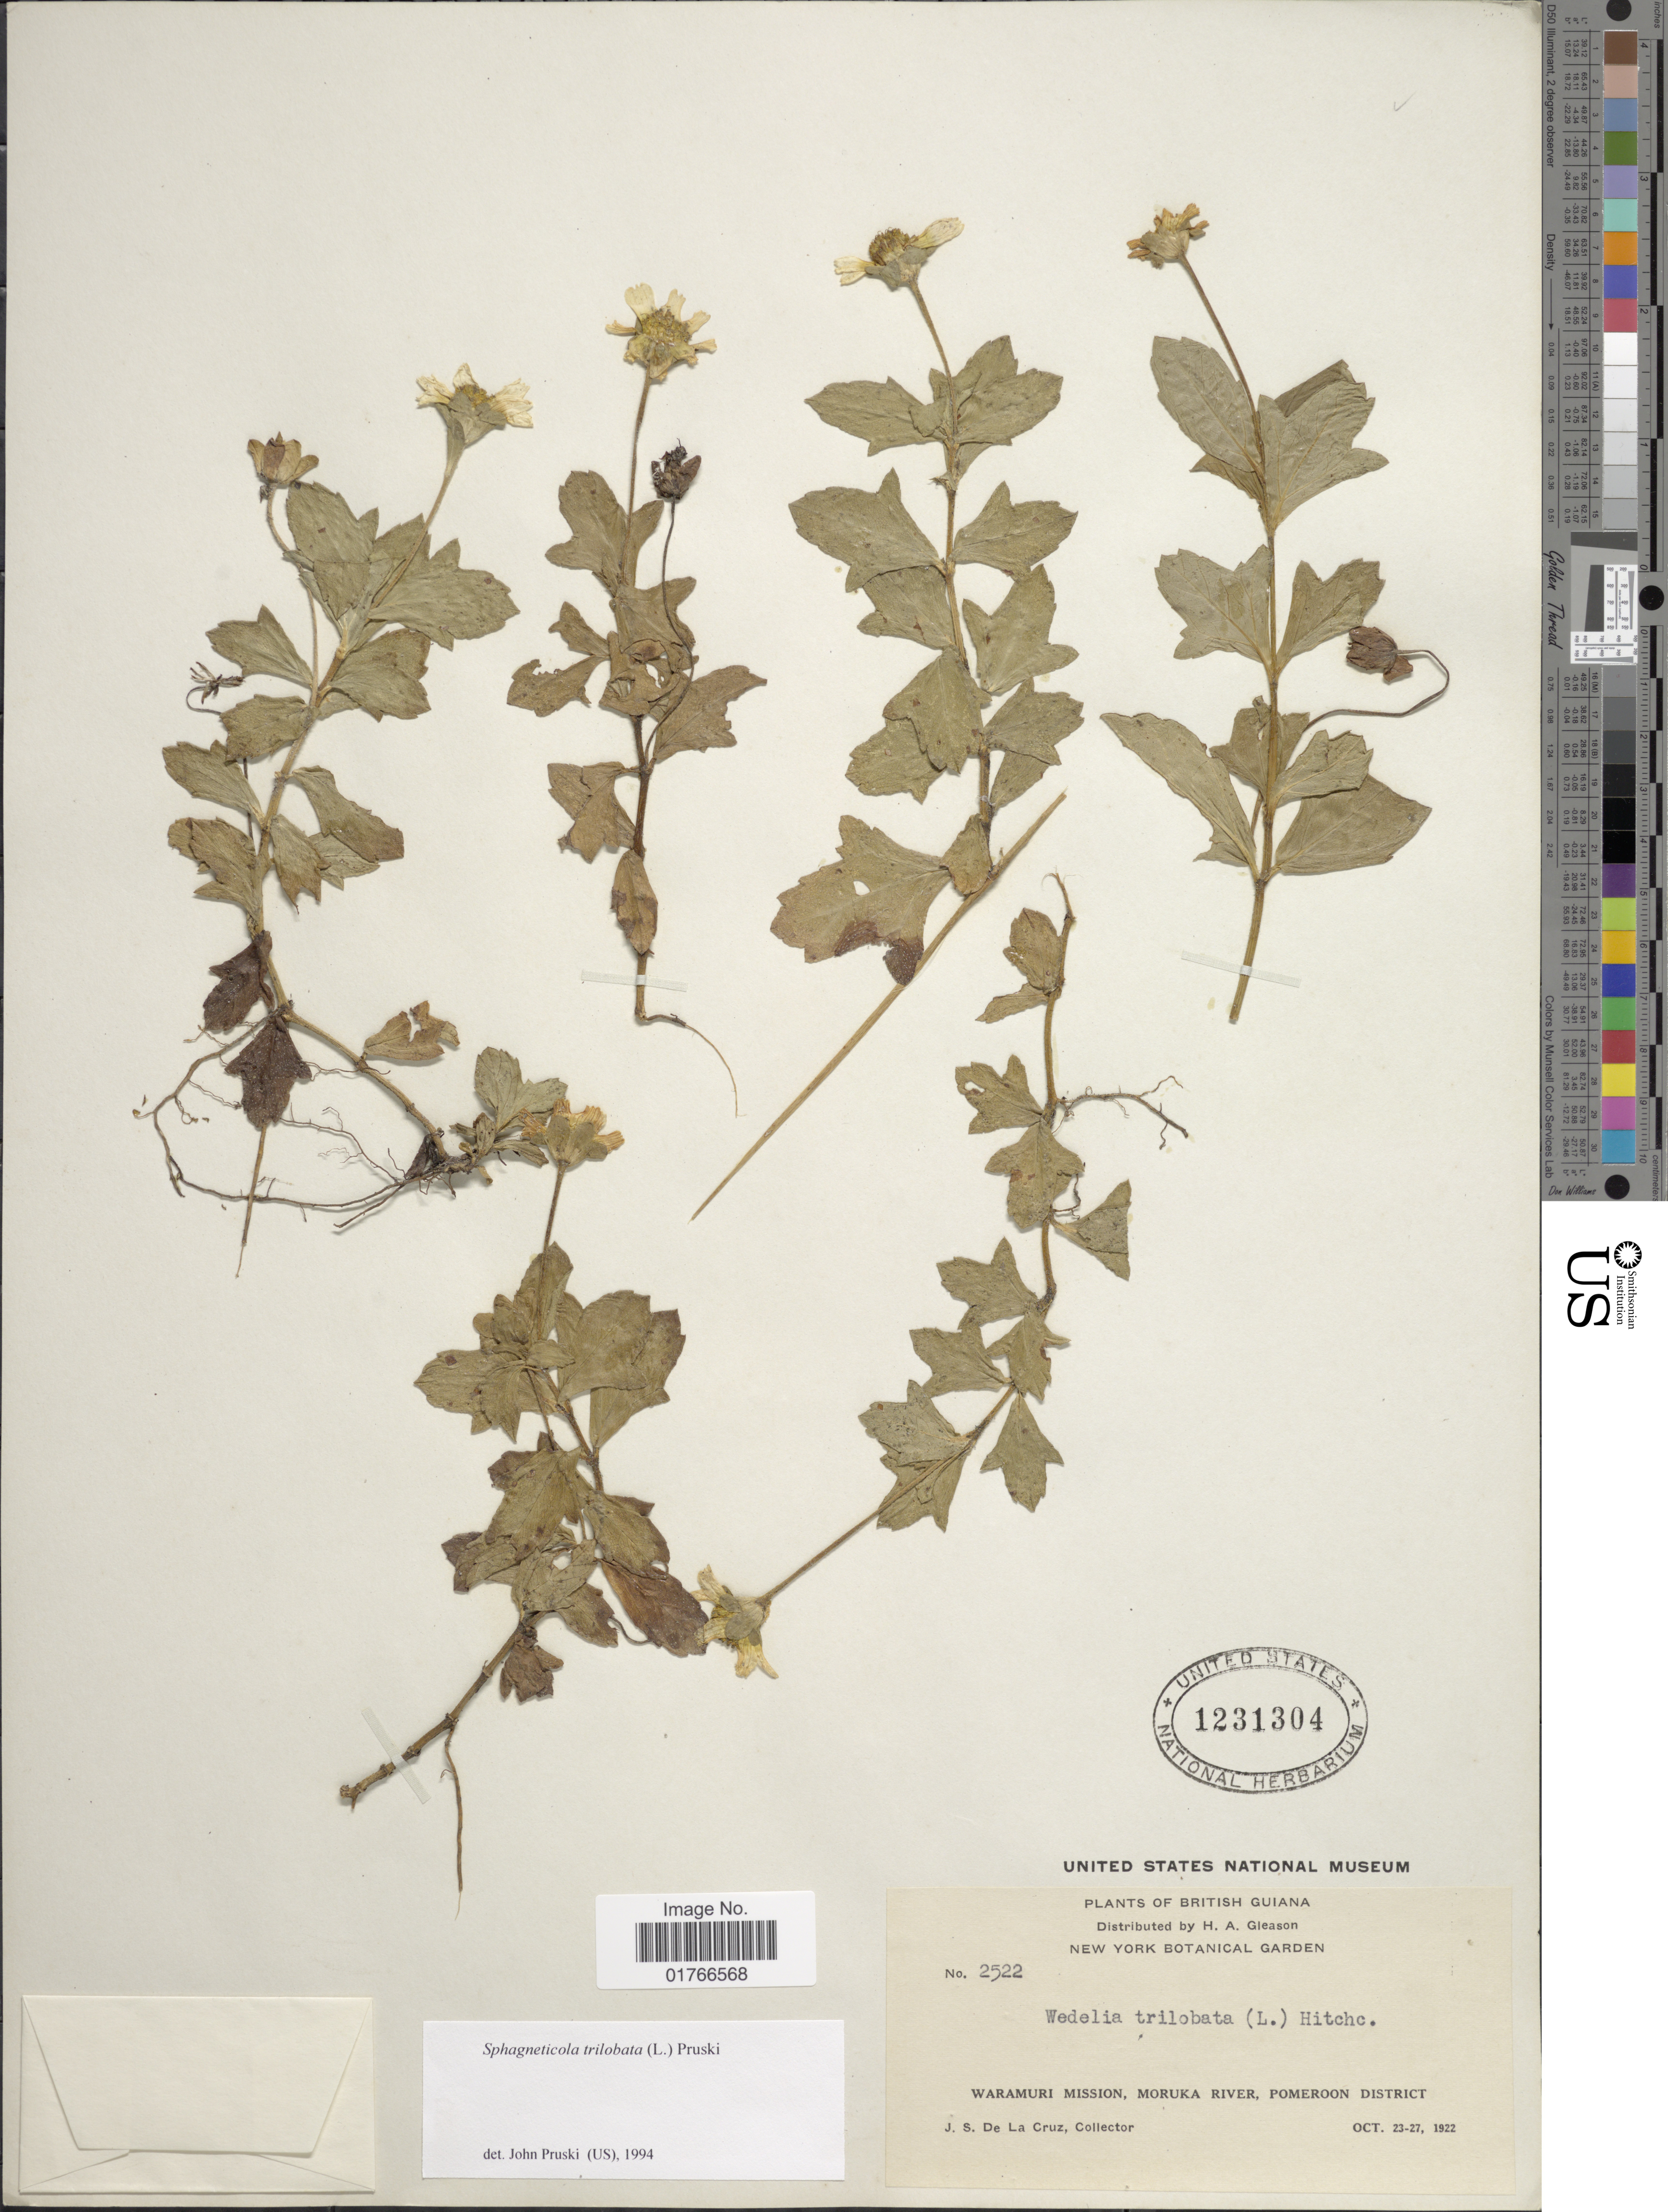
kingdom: Plantae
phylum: Tracheophyta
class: Magnoliopsida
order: Asterales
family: Asteraceae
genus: Sphagneticola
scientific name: Sphagneticola trilobata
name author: (L.) Pruski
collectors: J. S. de la Cruz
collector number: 2522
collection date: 1922-10-23/1922-10-27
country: Guyana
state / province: Pomeroon-Supenaam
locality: British Guiana, Waramuri Mission, Moruka River, Pomeroon District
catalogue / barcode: US 1231304